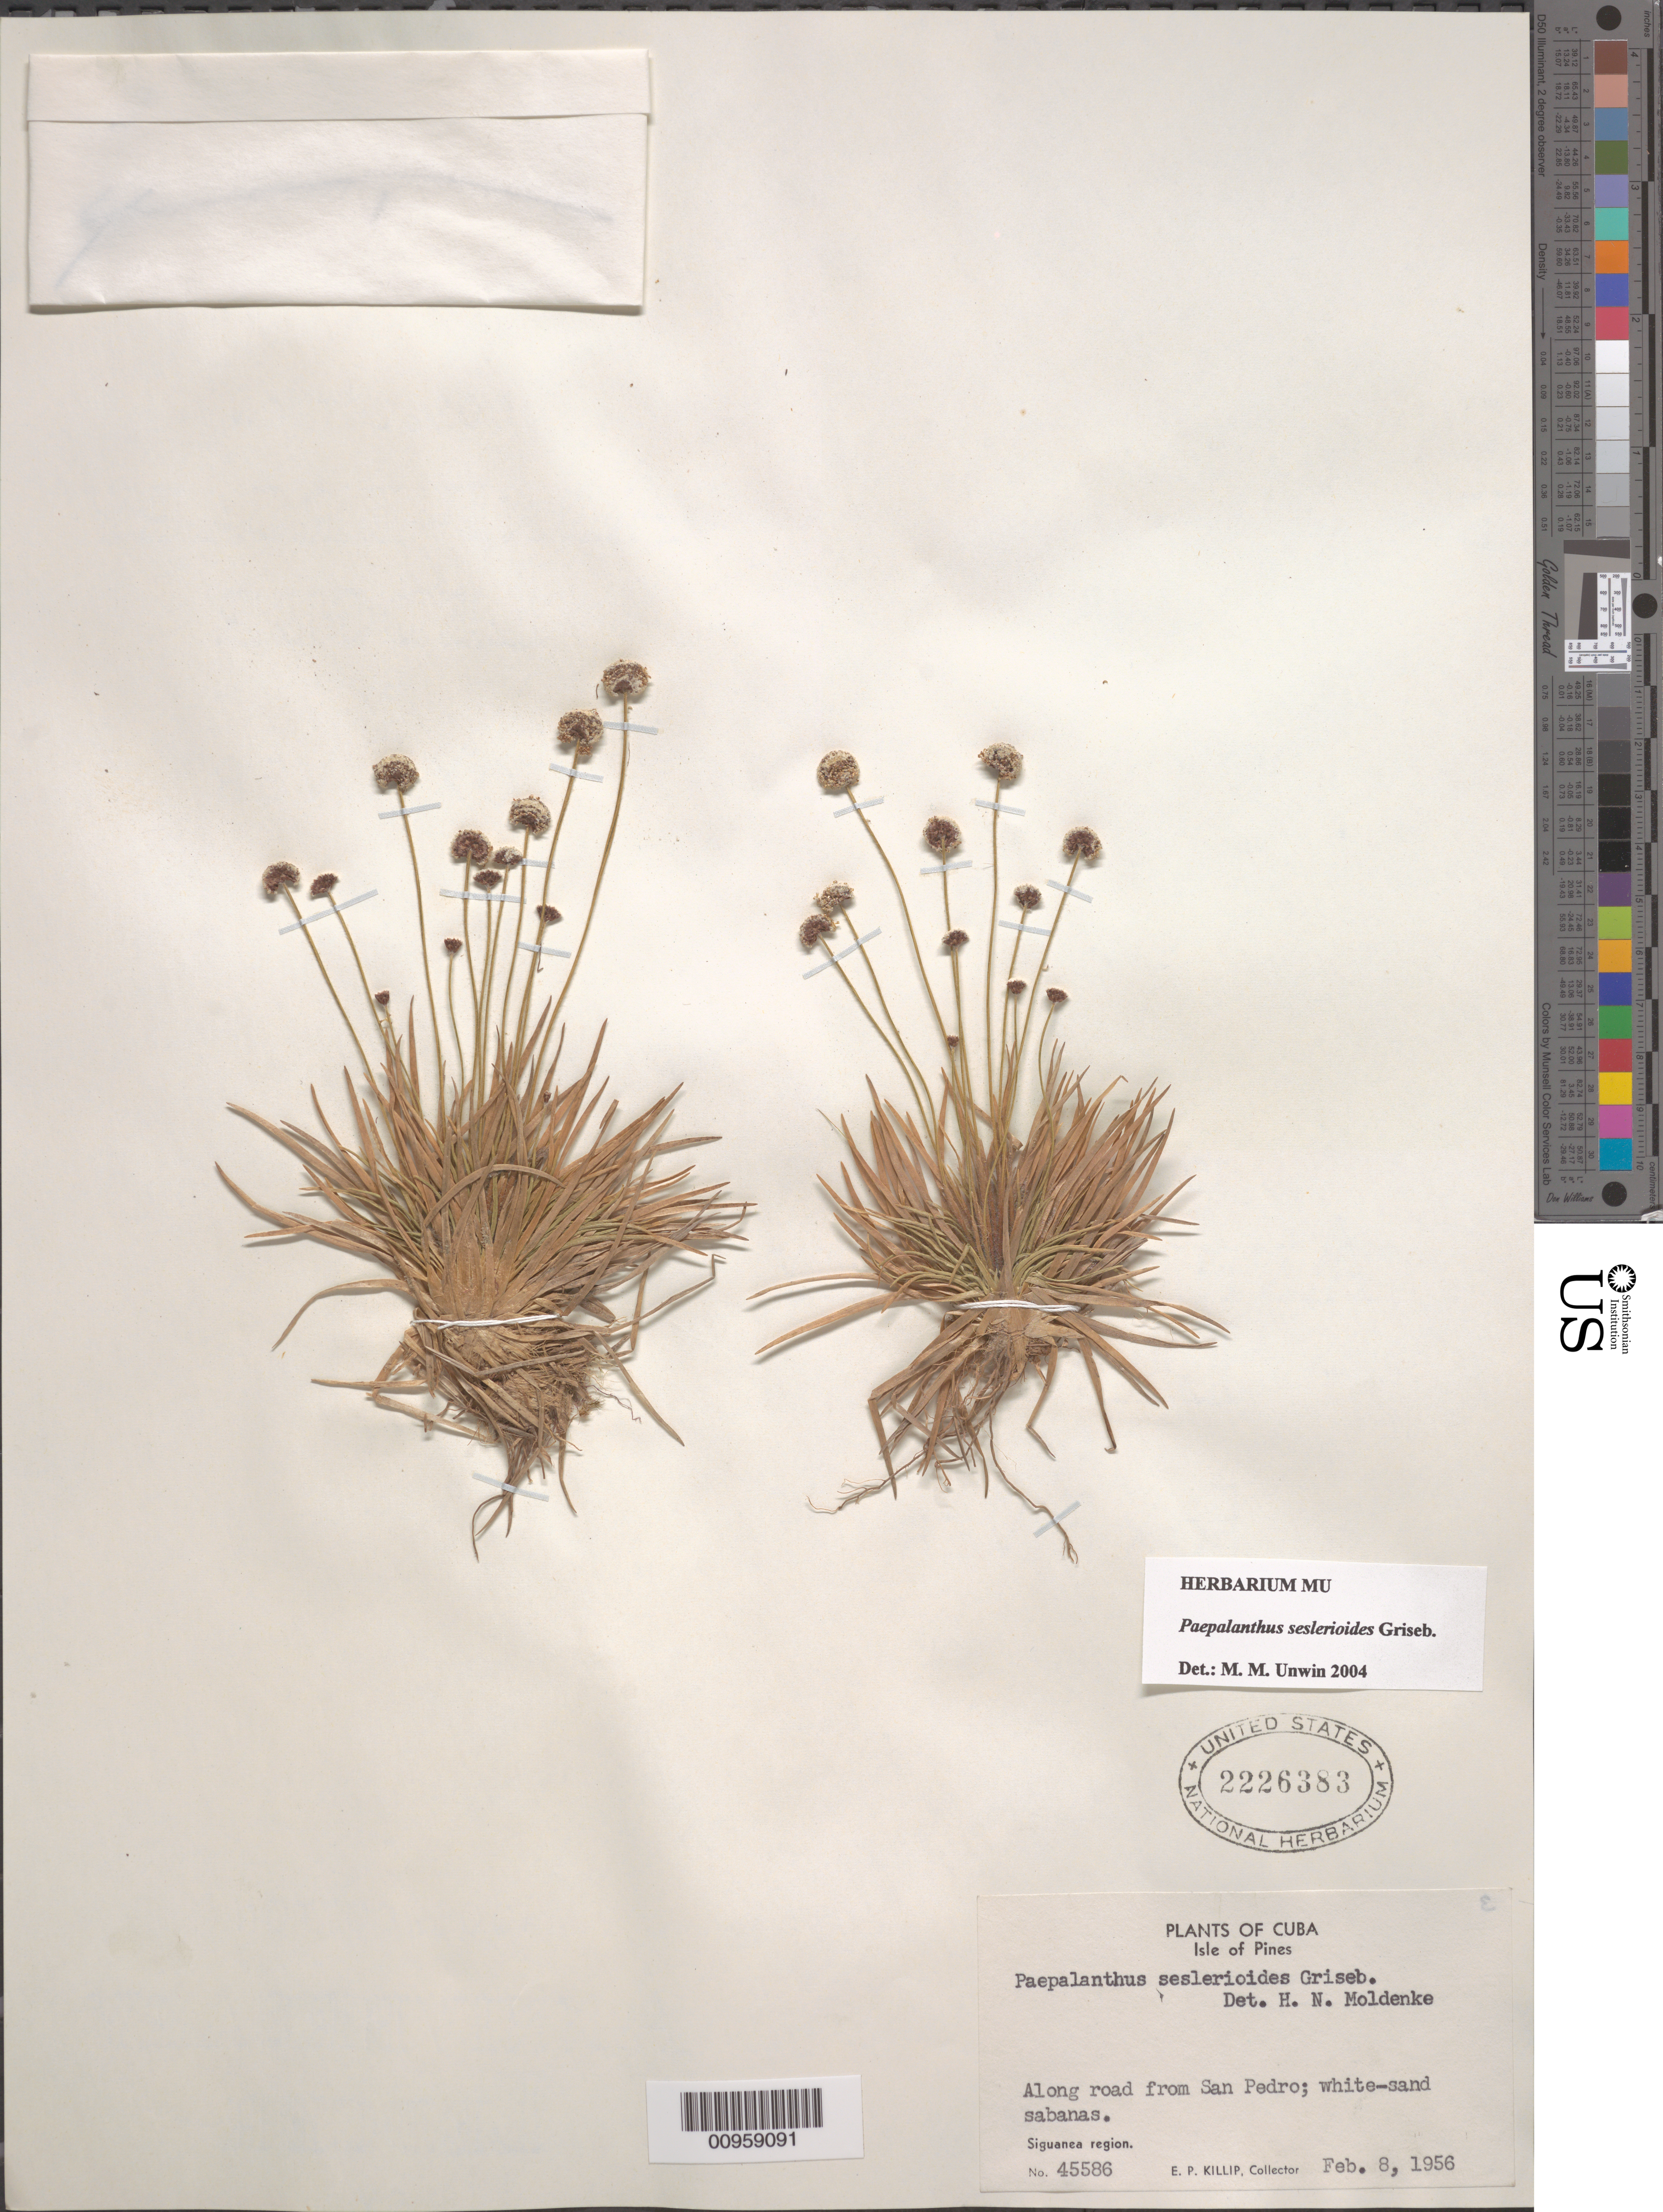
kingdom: Plantae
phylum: Tracheophyta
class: Liliopsida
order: Poales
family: Eriocaulaceae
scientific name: Giuliettia seslerioides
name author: (Griseb.) Andrino & Sano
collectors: E. P. Killip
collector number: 45586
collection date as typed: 08 Feb 1956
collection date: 1956-02-08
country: Cuba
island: Isla de la Juventud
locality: Siguanea Region, along road from San Pedro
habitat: White-sand sabanas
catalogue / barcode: US 2226383